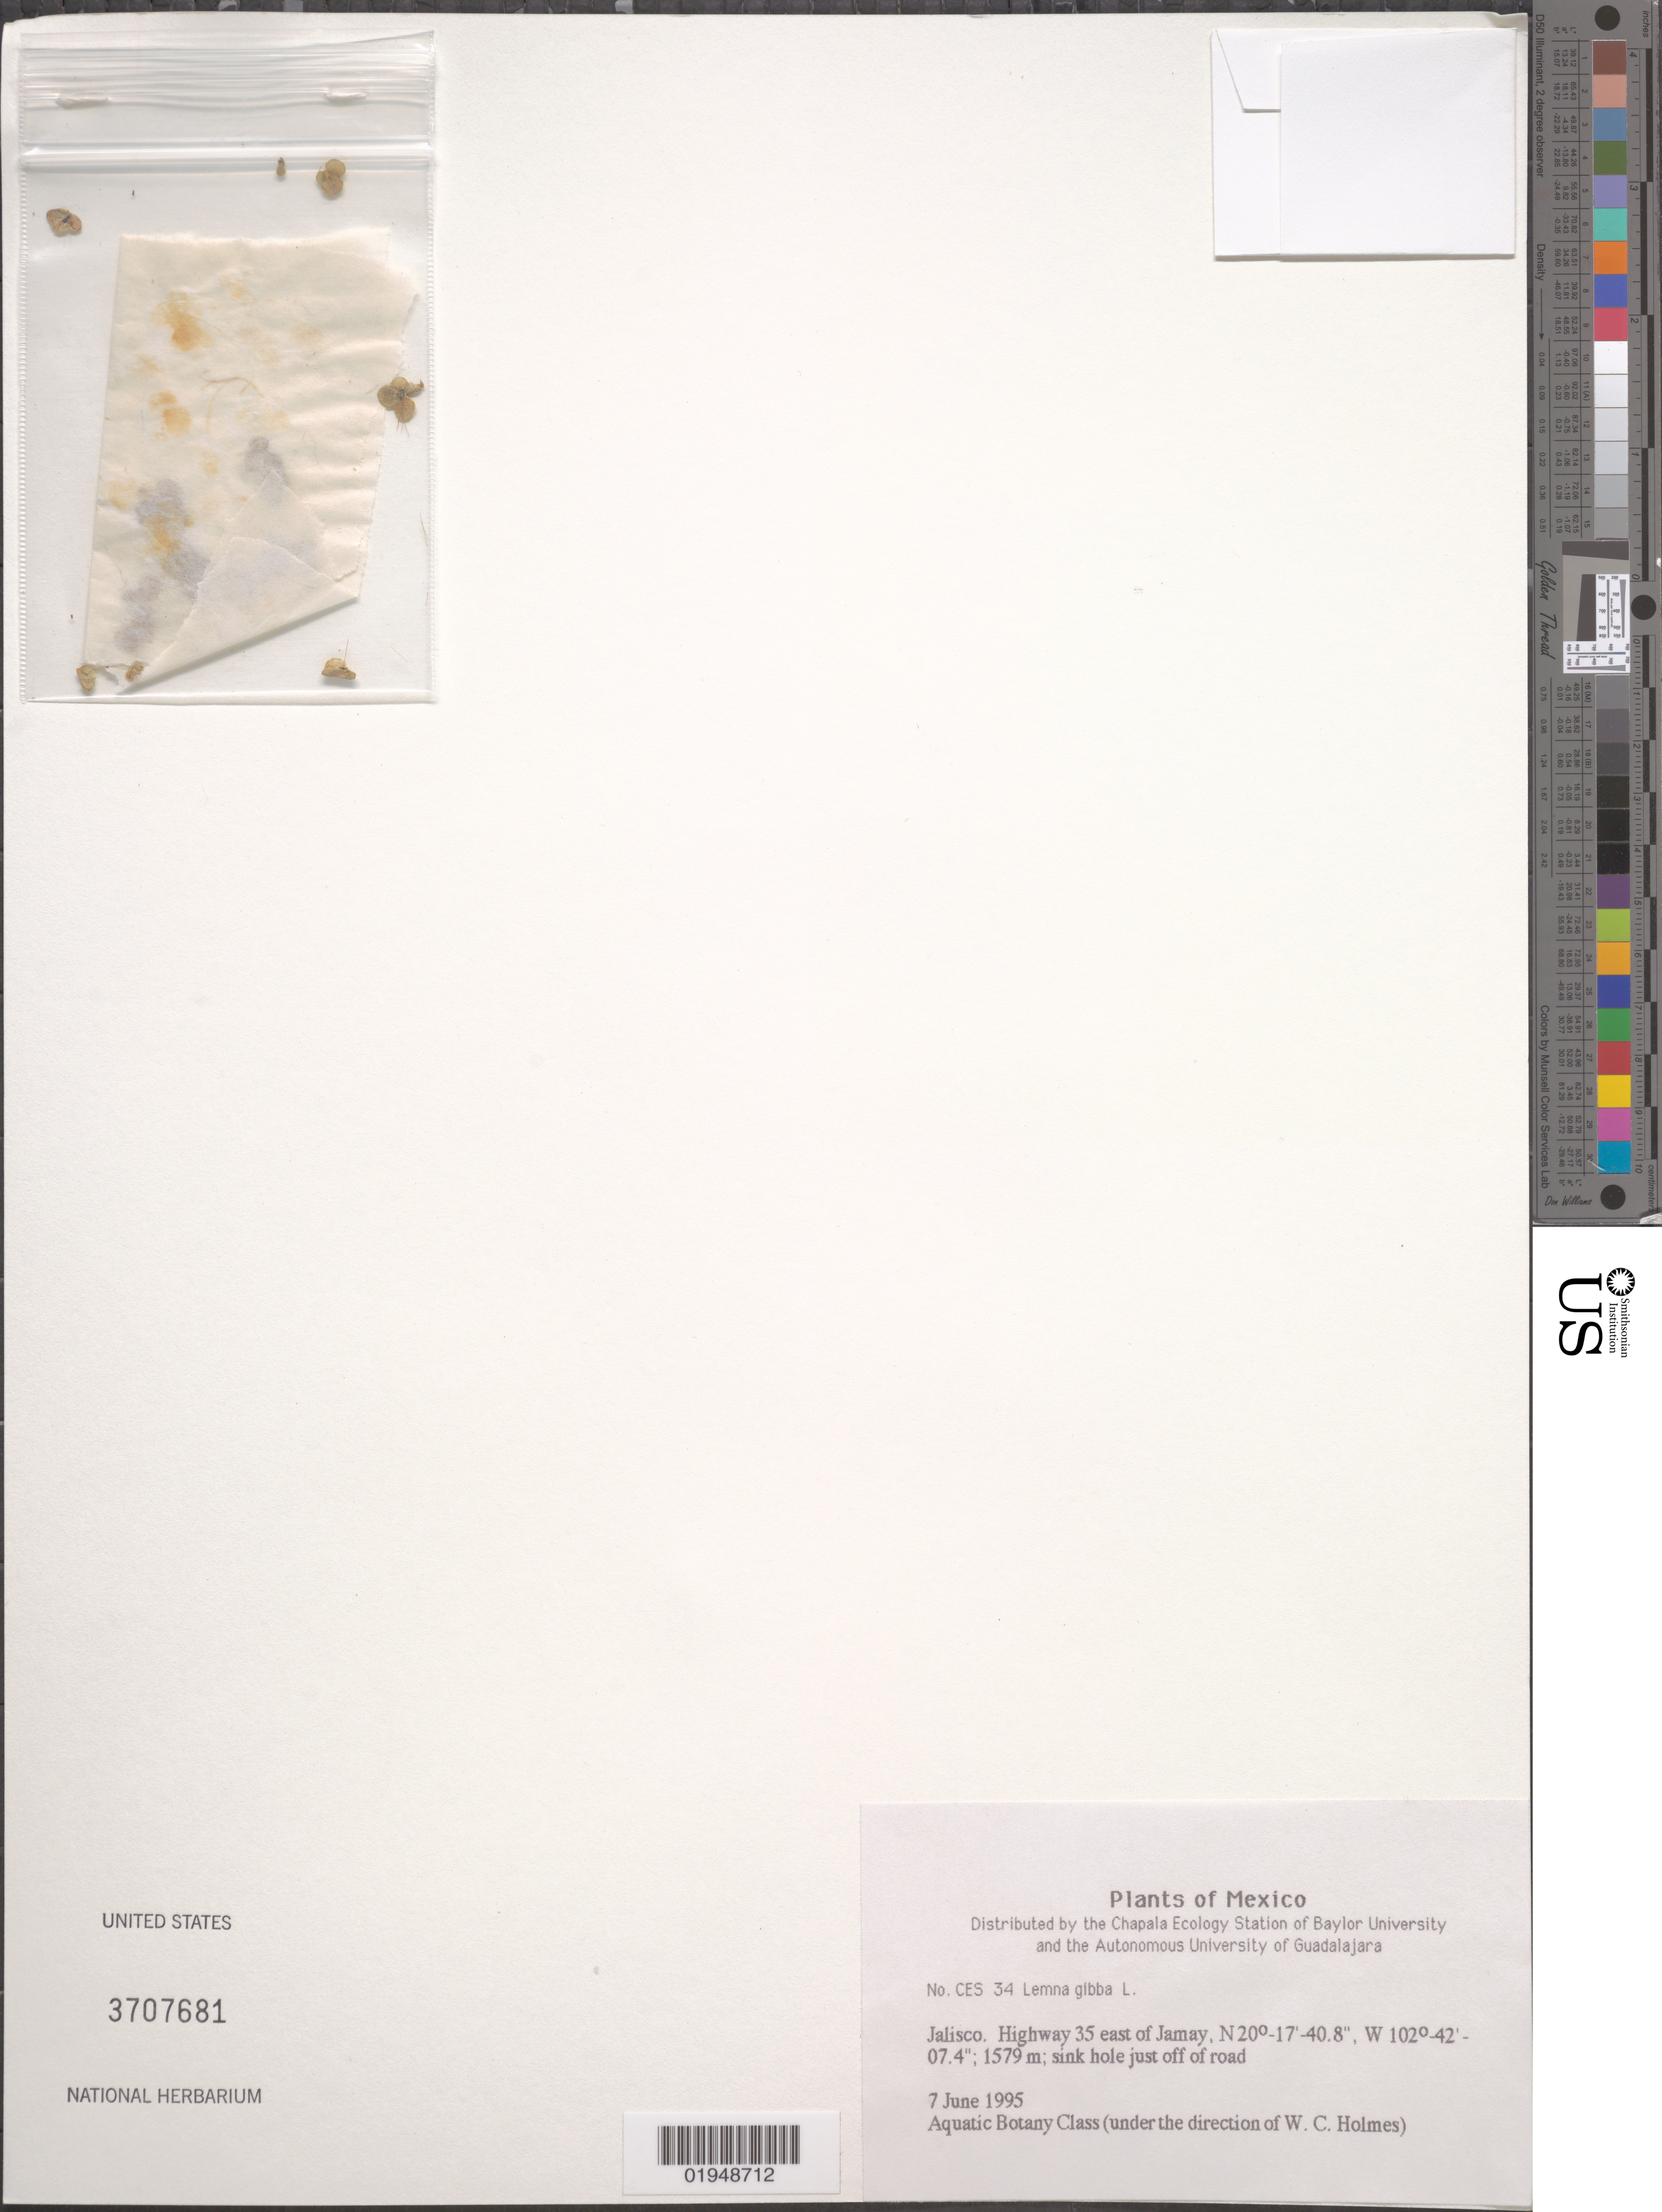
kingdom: Plantae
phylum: Tracheophyta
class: Liliopsida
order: Alismatales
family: Araceae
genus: Lemna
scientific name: Lemna gibba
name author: L.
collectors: Students & W. Holmes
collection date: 1995-06-07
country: Mexico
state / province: Jalisco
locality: Highway 35 east of Jamay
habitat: sink hole just off of road.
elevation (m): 1579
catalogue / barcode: US 3707681